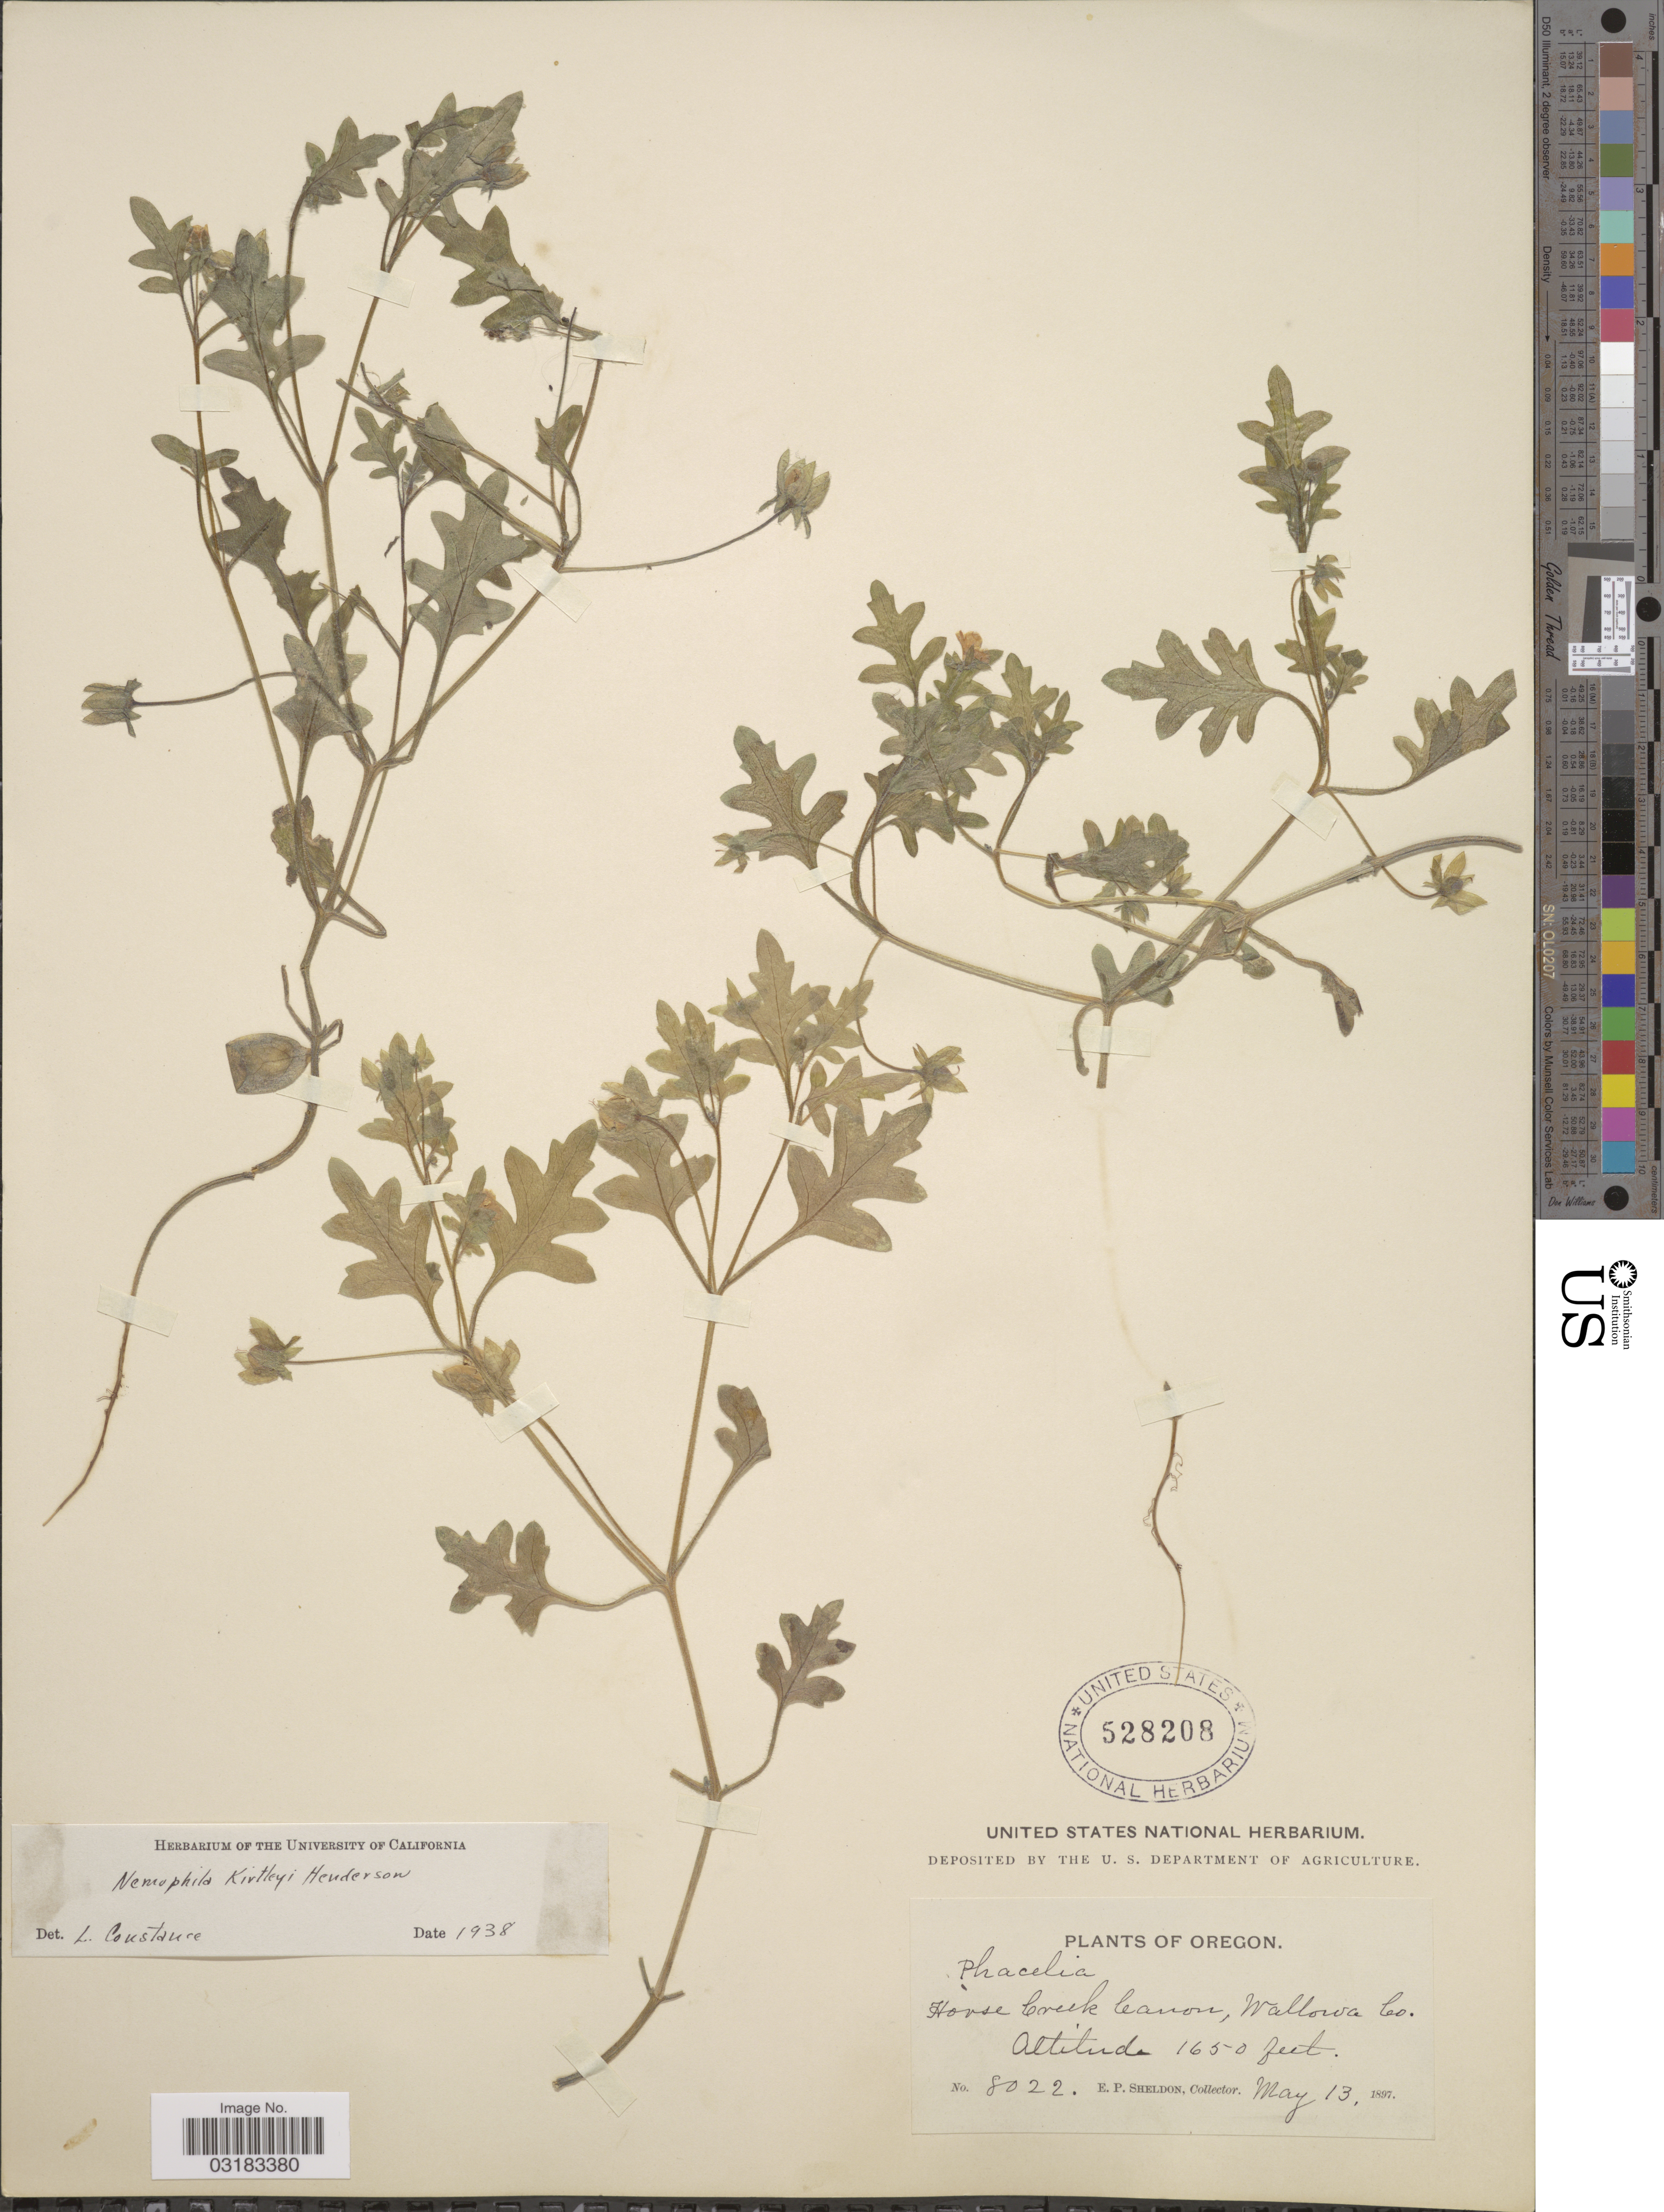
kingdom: Plantae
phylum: Tracheophyta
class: Magnoliopsida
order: Boraginales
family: Hydrophyllaceae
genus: Nemophila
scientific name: Nemophila kirtleyi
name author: L.F. Hend.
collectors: E. P. Sheldon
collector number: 8022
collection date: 1897-05-13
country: United States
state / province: Oregon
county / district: Wallowa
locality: Horse Creek Canon, Wallowa Co.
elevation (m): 503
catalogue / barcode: US 528208